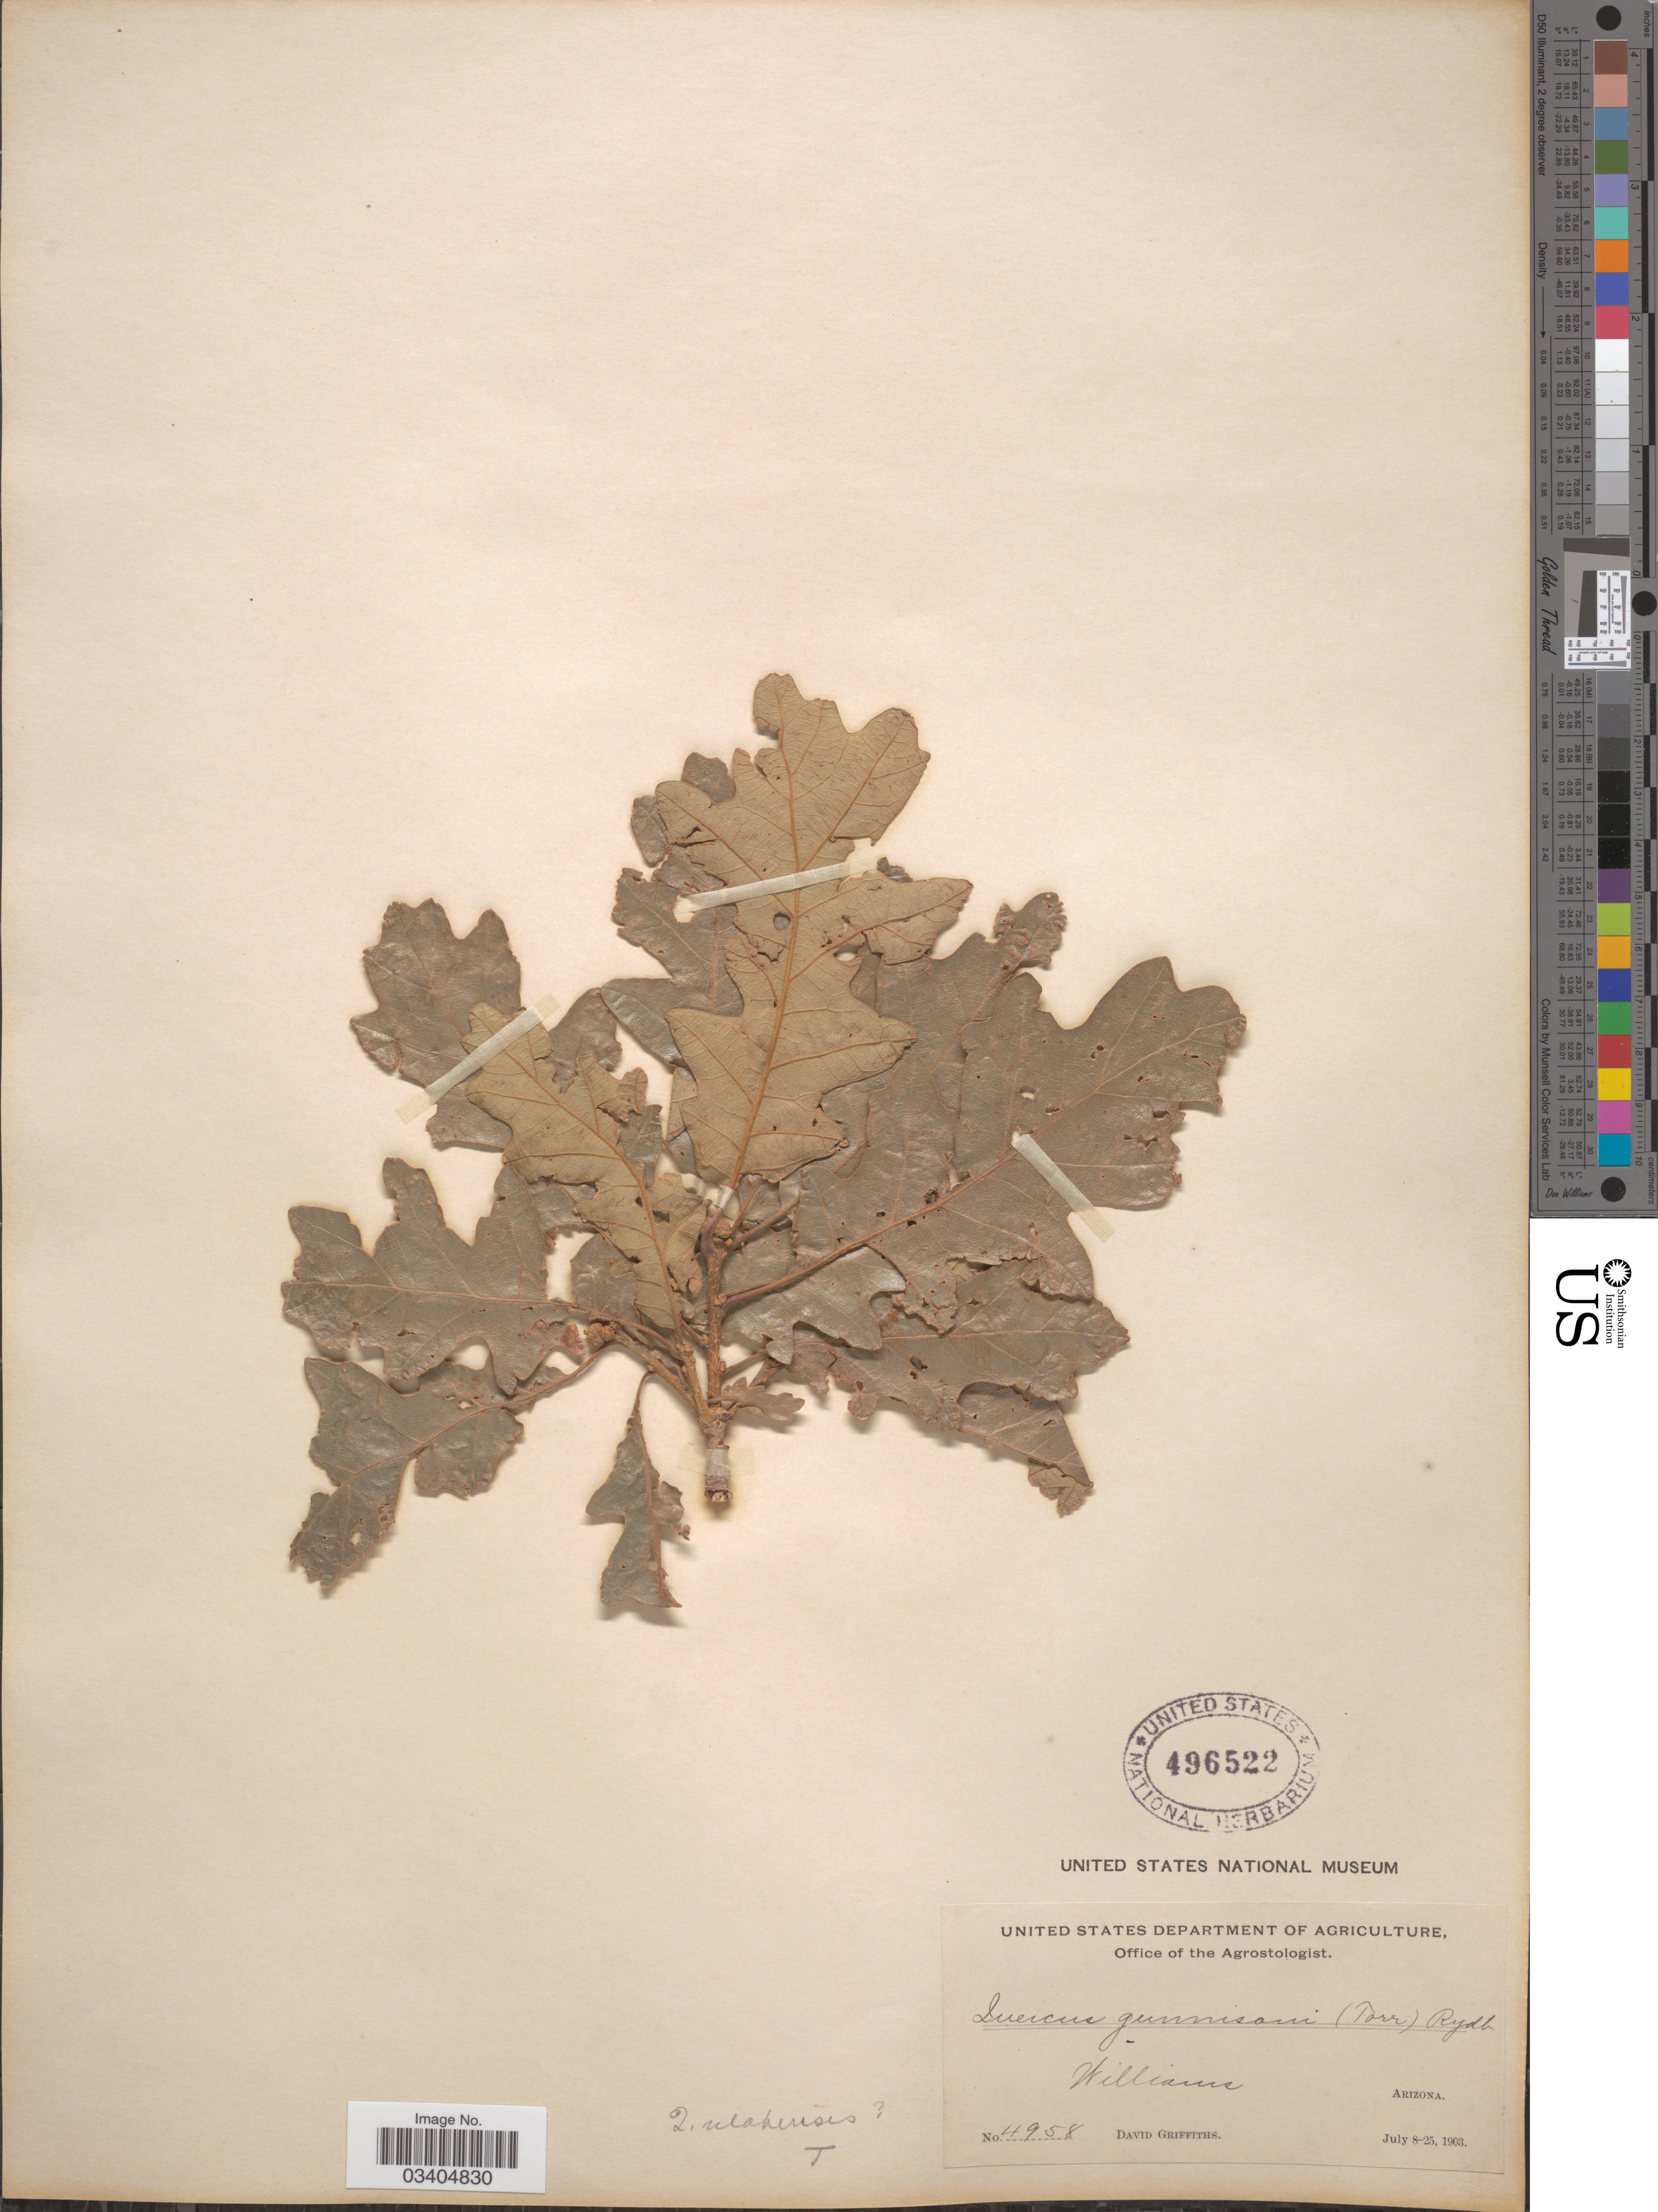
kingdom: Plantae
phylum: Tracheophyta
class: Magnoliopsida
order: Fagales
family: Fagaceae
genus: Quercus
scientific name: Quercus gambelii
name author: Nutt.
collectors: D. Griffiths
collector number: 4958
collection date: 1903-07-08/1903-07-25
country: United States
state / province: Arizona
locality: Williams.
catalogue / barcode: US 496522